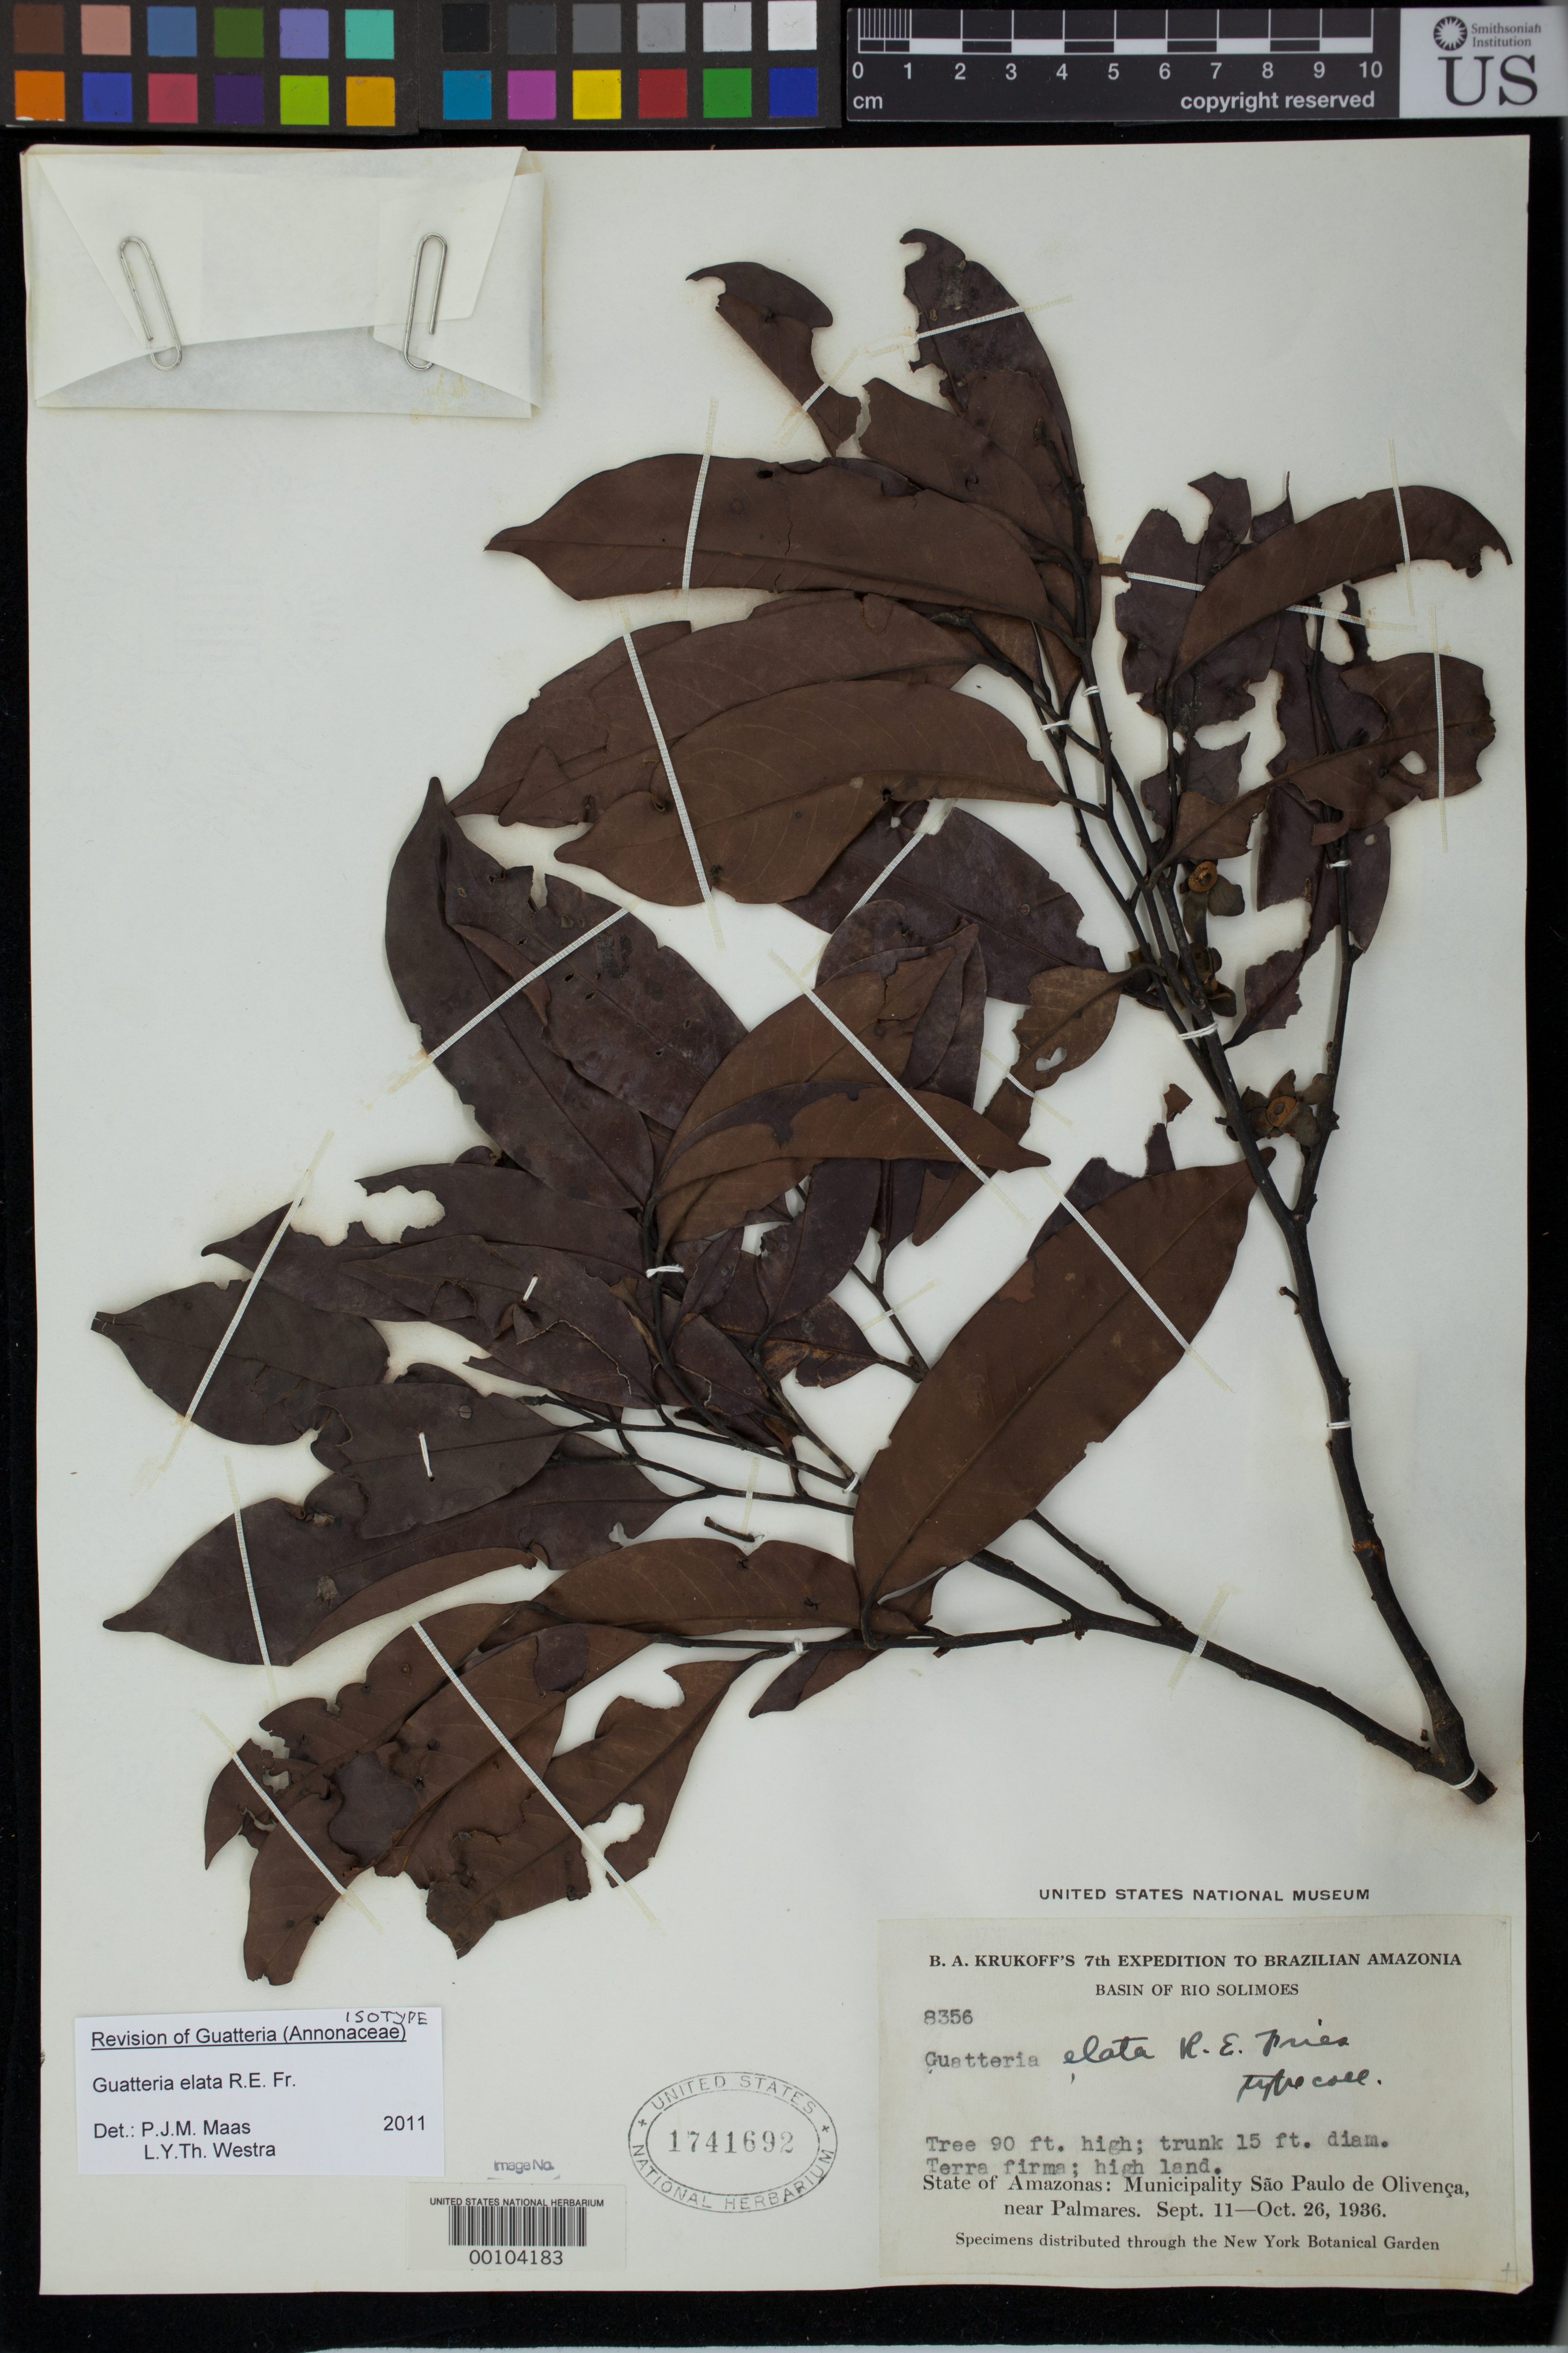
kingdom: Plantae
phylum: Tracheophyta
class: Magnoliopsida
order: Magnoliales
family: Annonaceae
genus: Guatteria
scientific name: Guatteria elata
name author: R.E. Fr.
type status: Isotype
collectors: B. A. Krukoff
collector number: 8356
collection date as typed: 11 Sep 1936 to 26 Oct 1936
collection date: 1936-09-11/1936-10-26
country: Brazil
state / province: Amazonas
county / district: São Paulo de Olivença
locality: Near Palmares.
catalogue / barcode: US 1741692